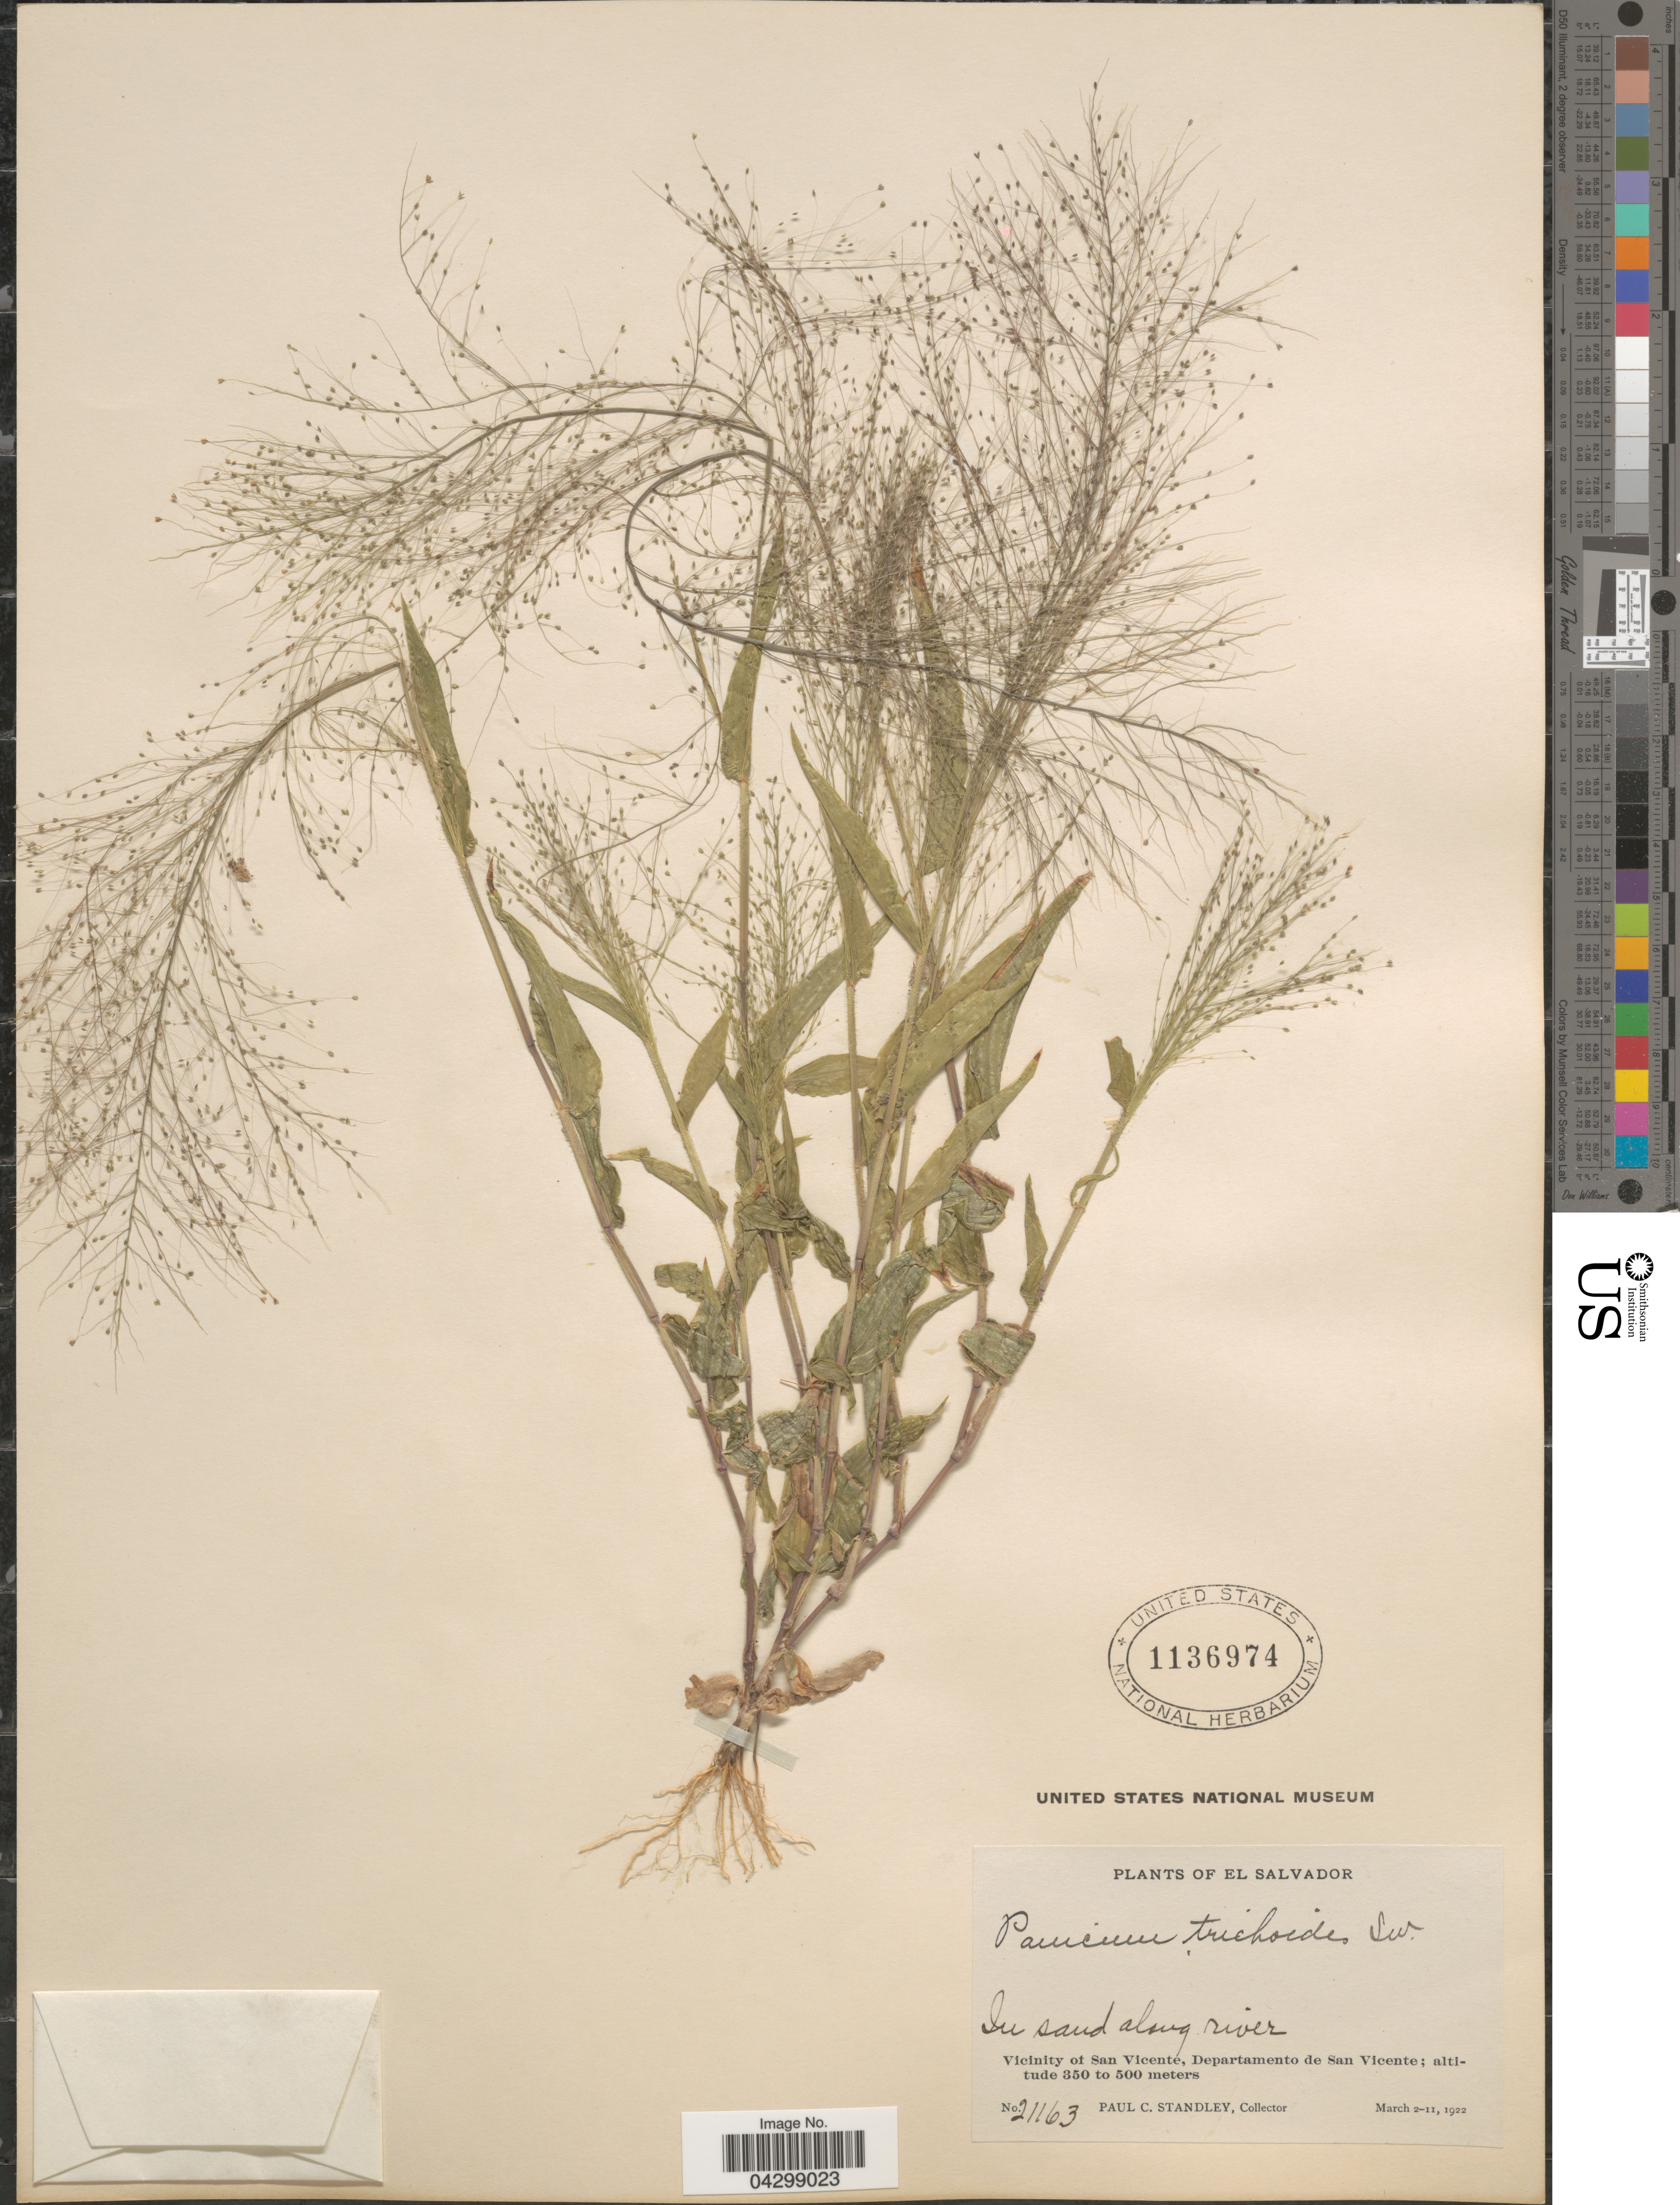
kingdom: Plantae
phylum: Tracheophyta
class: Liliopsida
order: Poales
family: Poaceae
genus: Panicum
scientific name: Panicum trichoides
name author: Sw.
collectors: P. C. Standley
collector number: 21163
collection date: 1911-03-02/1911-03-11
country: El Salvador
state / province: San Vincente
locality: Vicinity of San Vicente, Departamento de San Vicente.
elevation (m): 350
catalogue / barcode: US 1136974